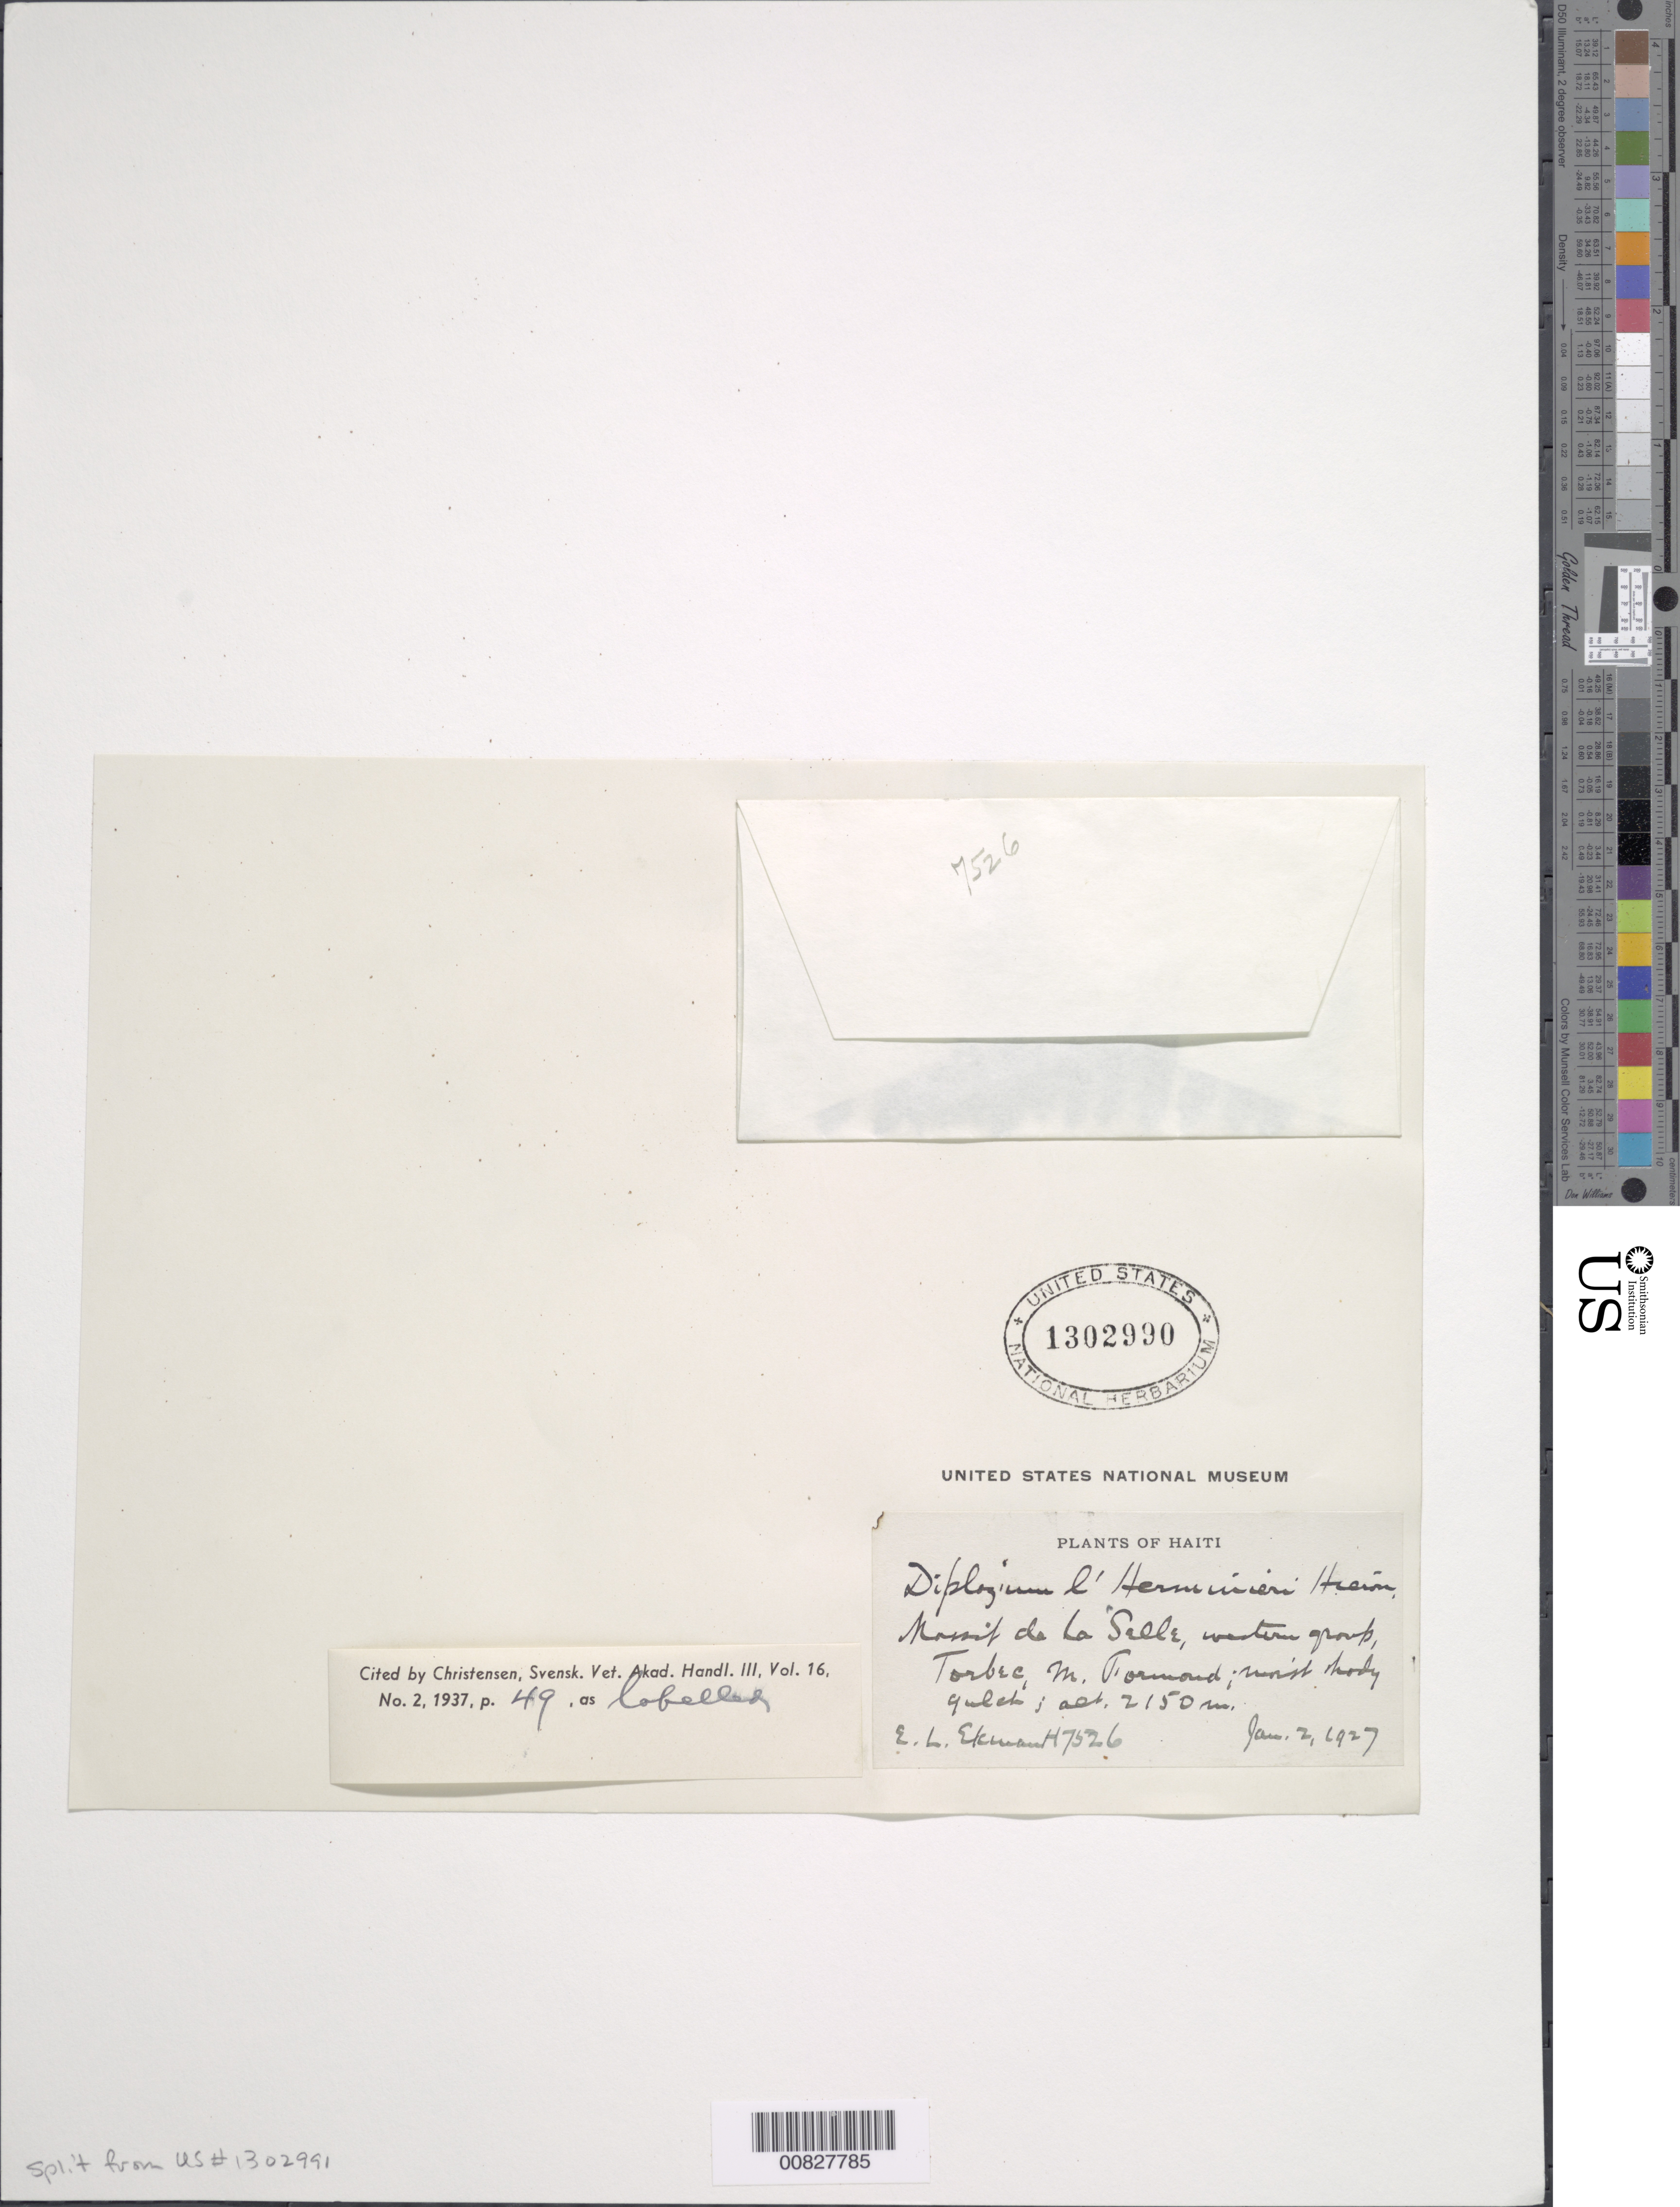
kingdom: Plantae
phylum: Tracheophyta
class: Polypodiopsida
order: Polypodiales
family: Athyriaceae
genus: Diplazium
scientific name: Diplazium lherminieri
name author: Fée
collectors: E. L. Ekman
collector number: H 7526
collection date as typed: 02 Jan 1927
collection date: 1927-01-02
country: Haiti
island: Hispaniola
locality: Massif de la Selle, western group, Torbec, M. Formand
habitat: Moist shady gulch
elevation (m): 2150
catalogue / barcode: US 1302990